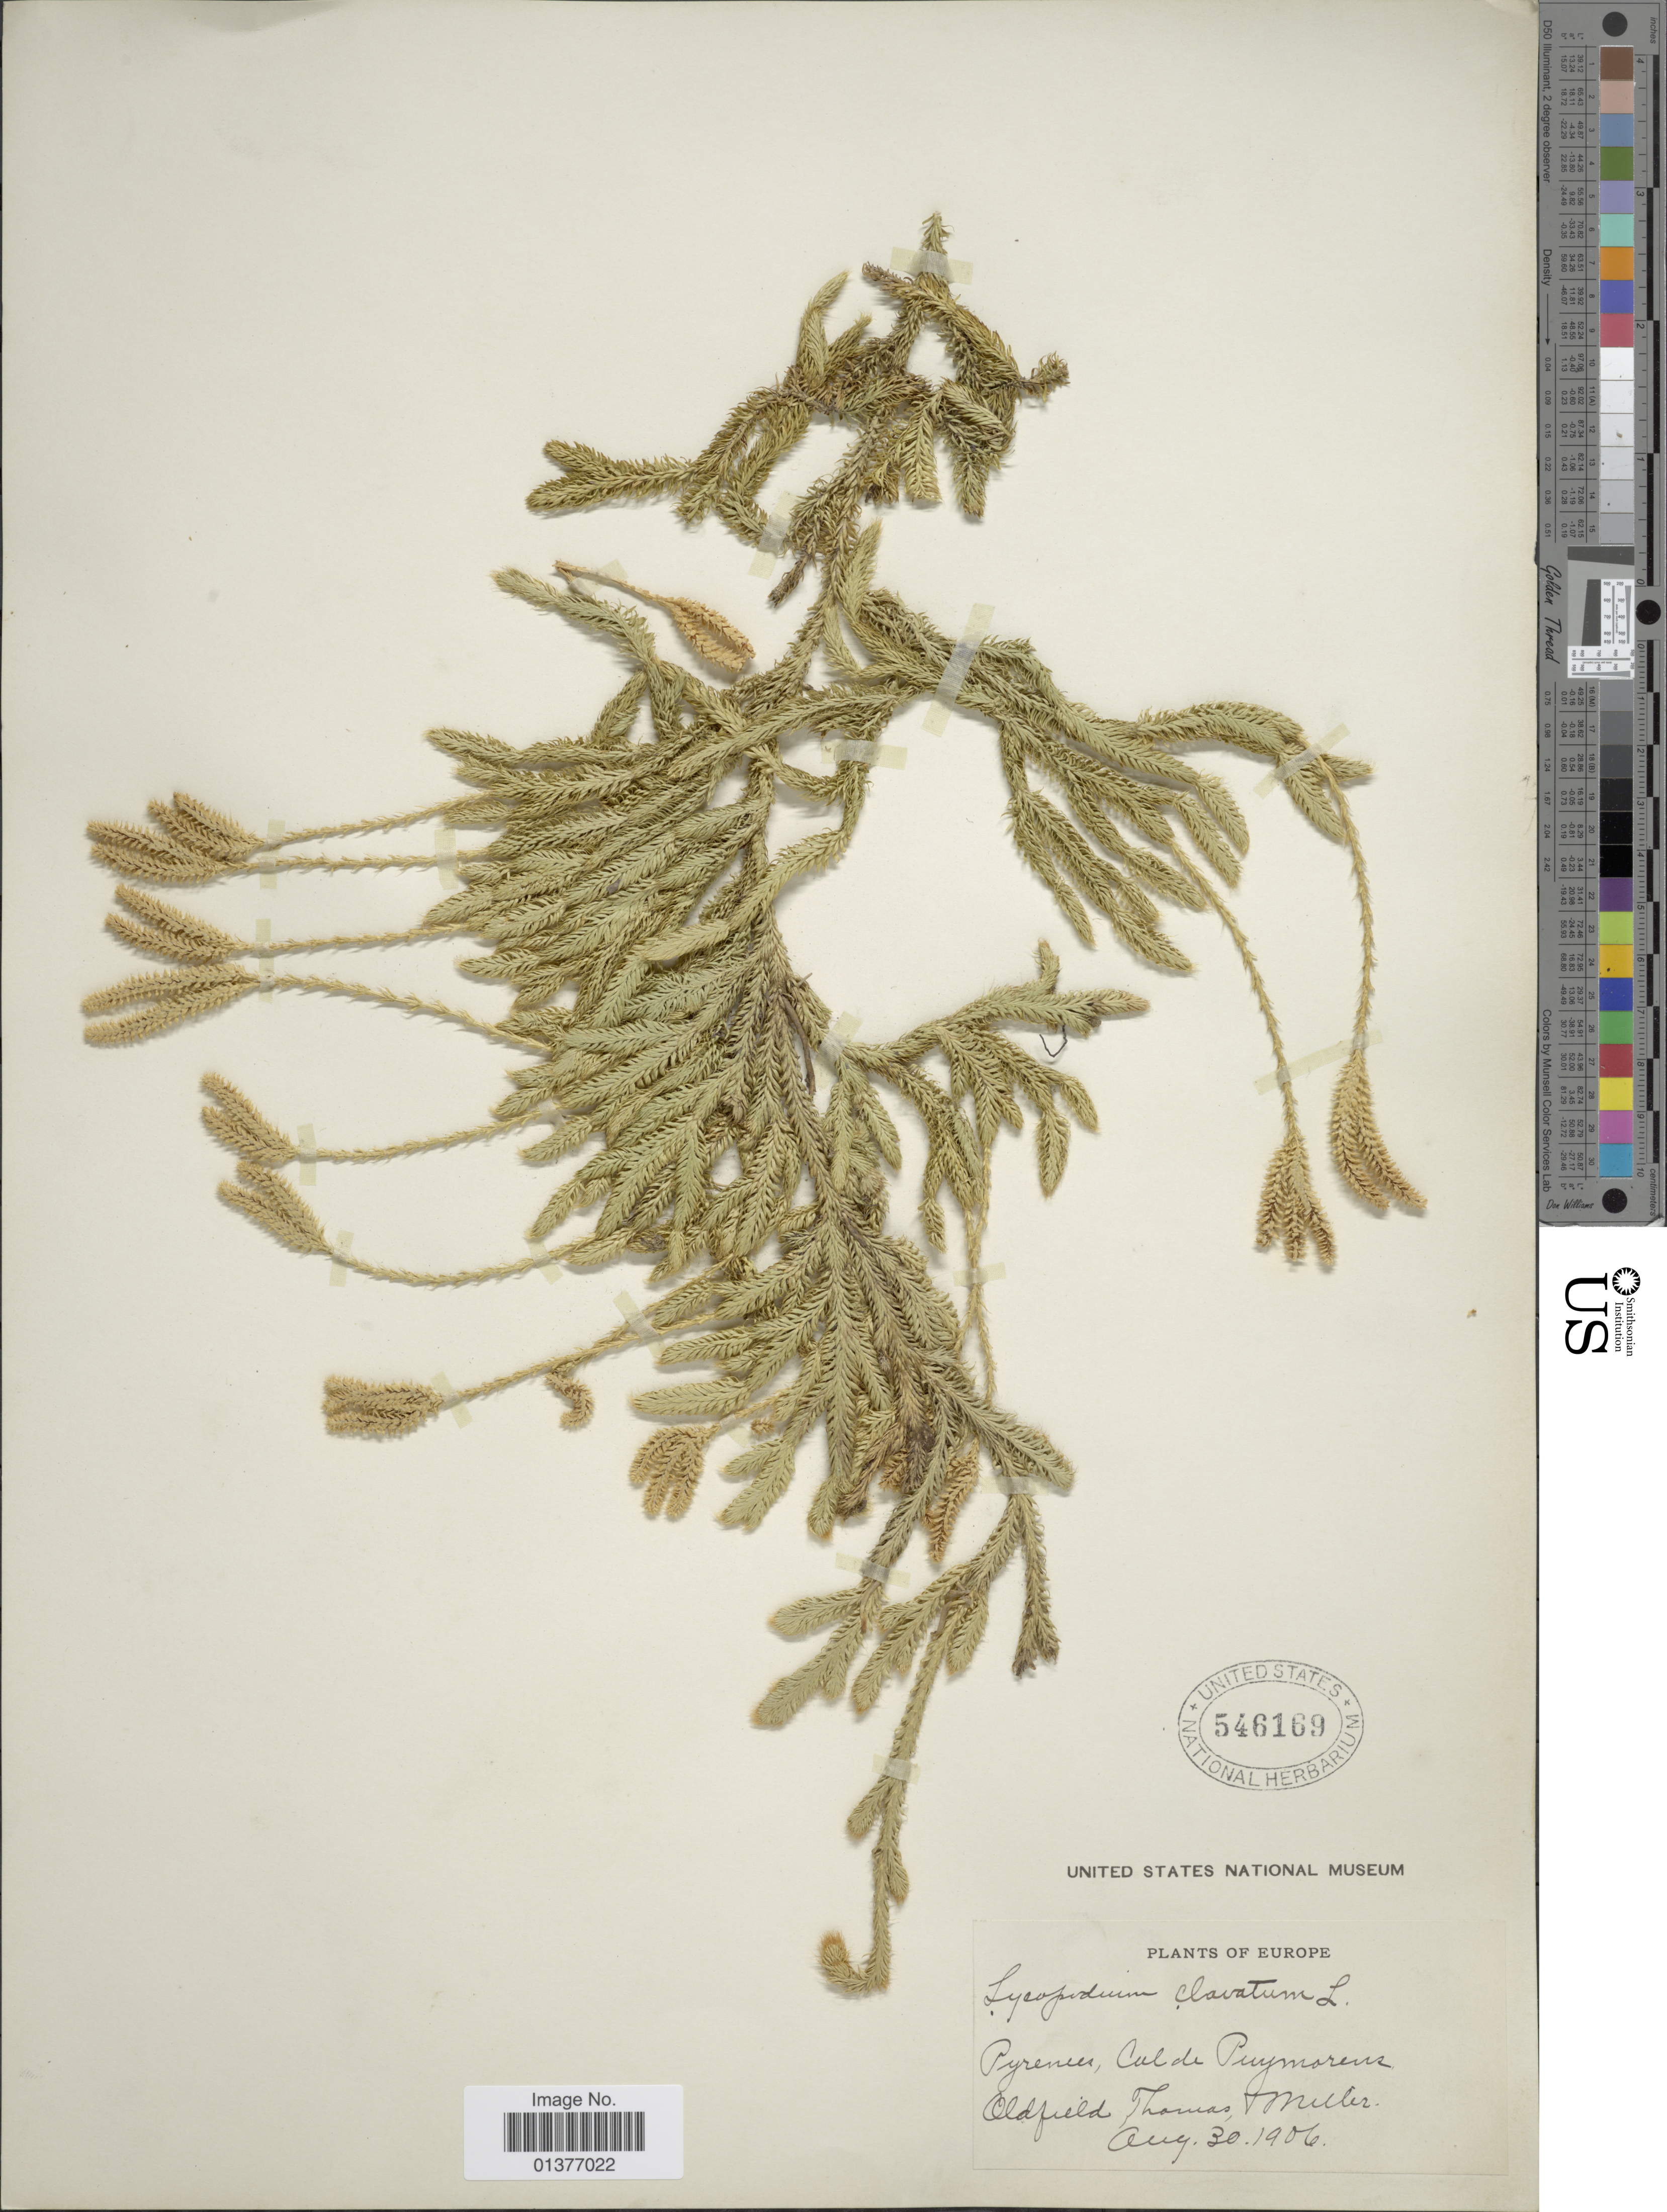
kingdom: Plantae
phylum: Tracheophyta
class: Lycopodiopsida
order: Lycopodiales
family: Lycopodiaceae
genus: Lycopodium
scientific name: Lycopodium clavatum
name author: L.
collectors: -- Miller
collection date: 1906-08-30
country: France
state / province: Occitanie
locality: Pyrenees Cul de Puymorens Oldfield Thomas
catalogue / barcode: US 546169